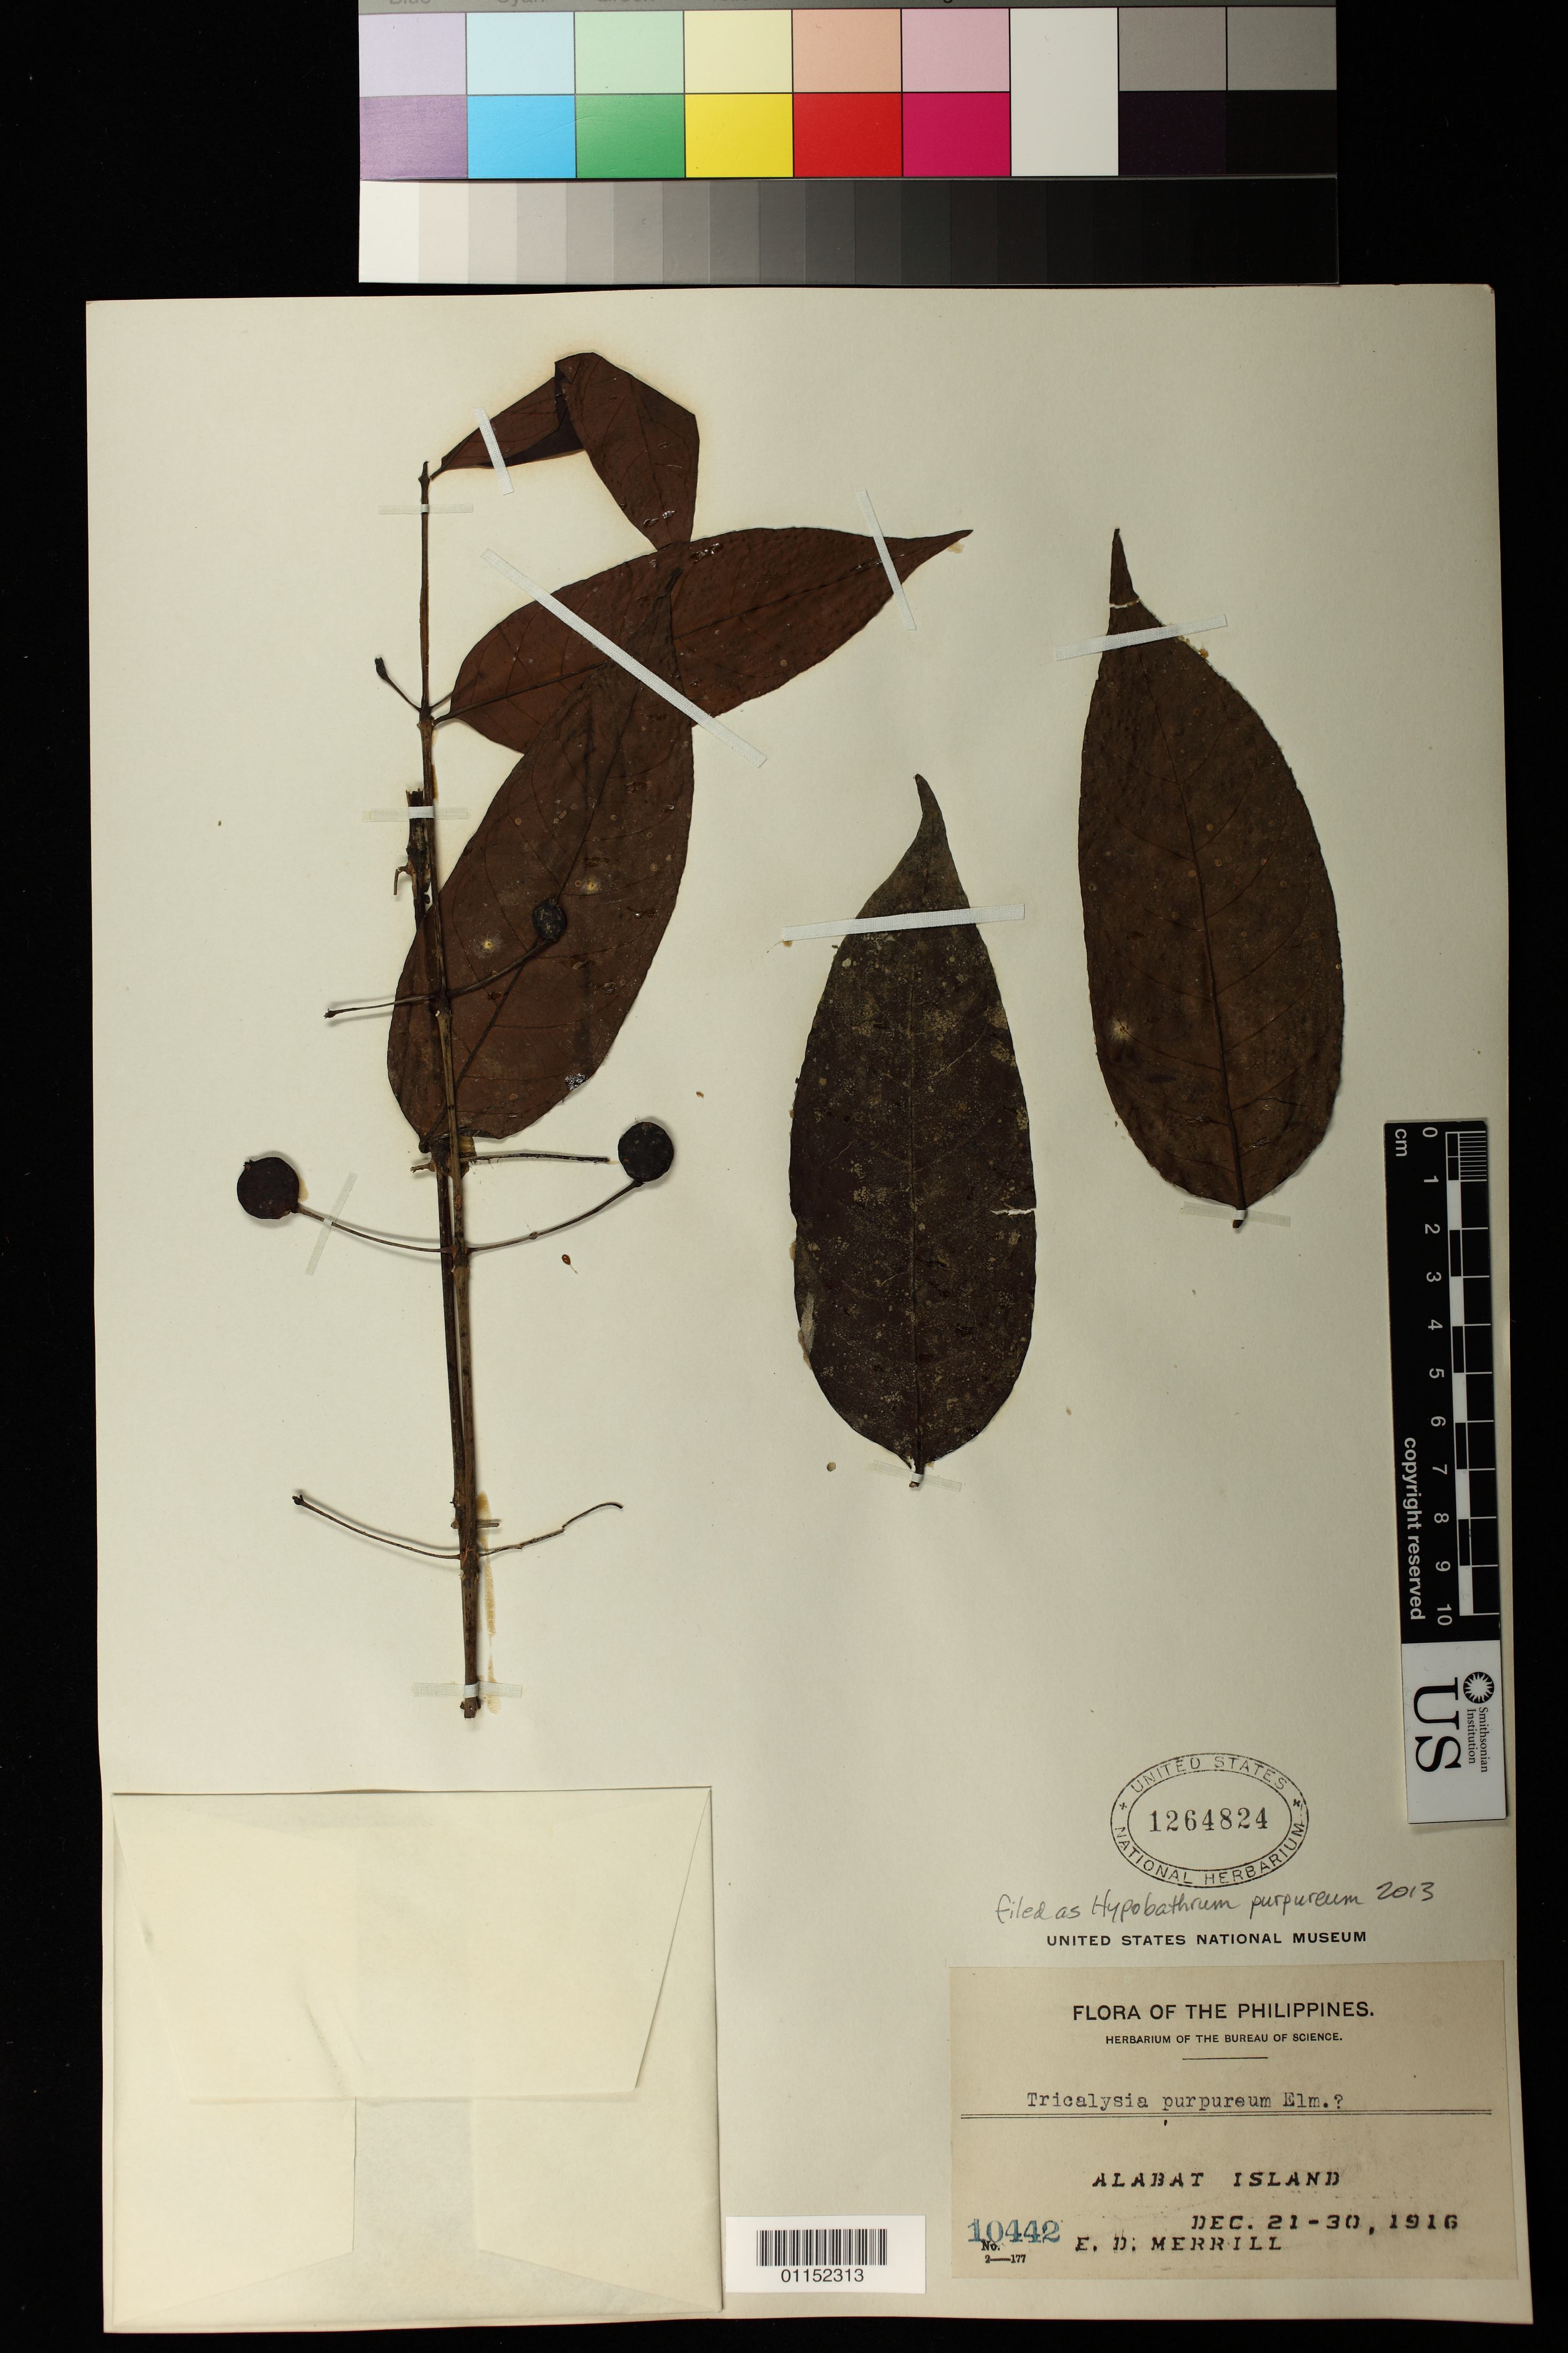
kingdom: Plantae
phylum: Tracheophyta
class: Magnoliopsida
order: Gentianales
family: Rubiaceae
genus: Hypobathrum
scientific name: Hypobathrum purpureum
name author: (Elmer) Merr.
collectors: E. Merrill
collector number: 10442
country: Philippines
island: Alabat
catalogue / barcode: US 1264824